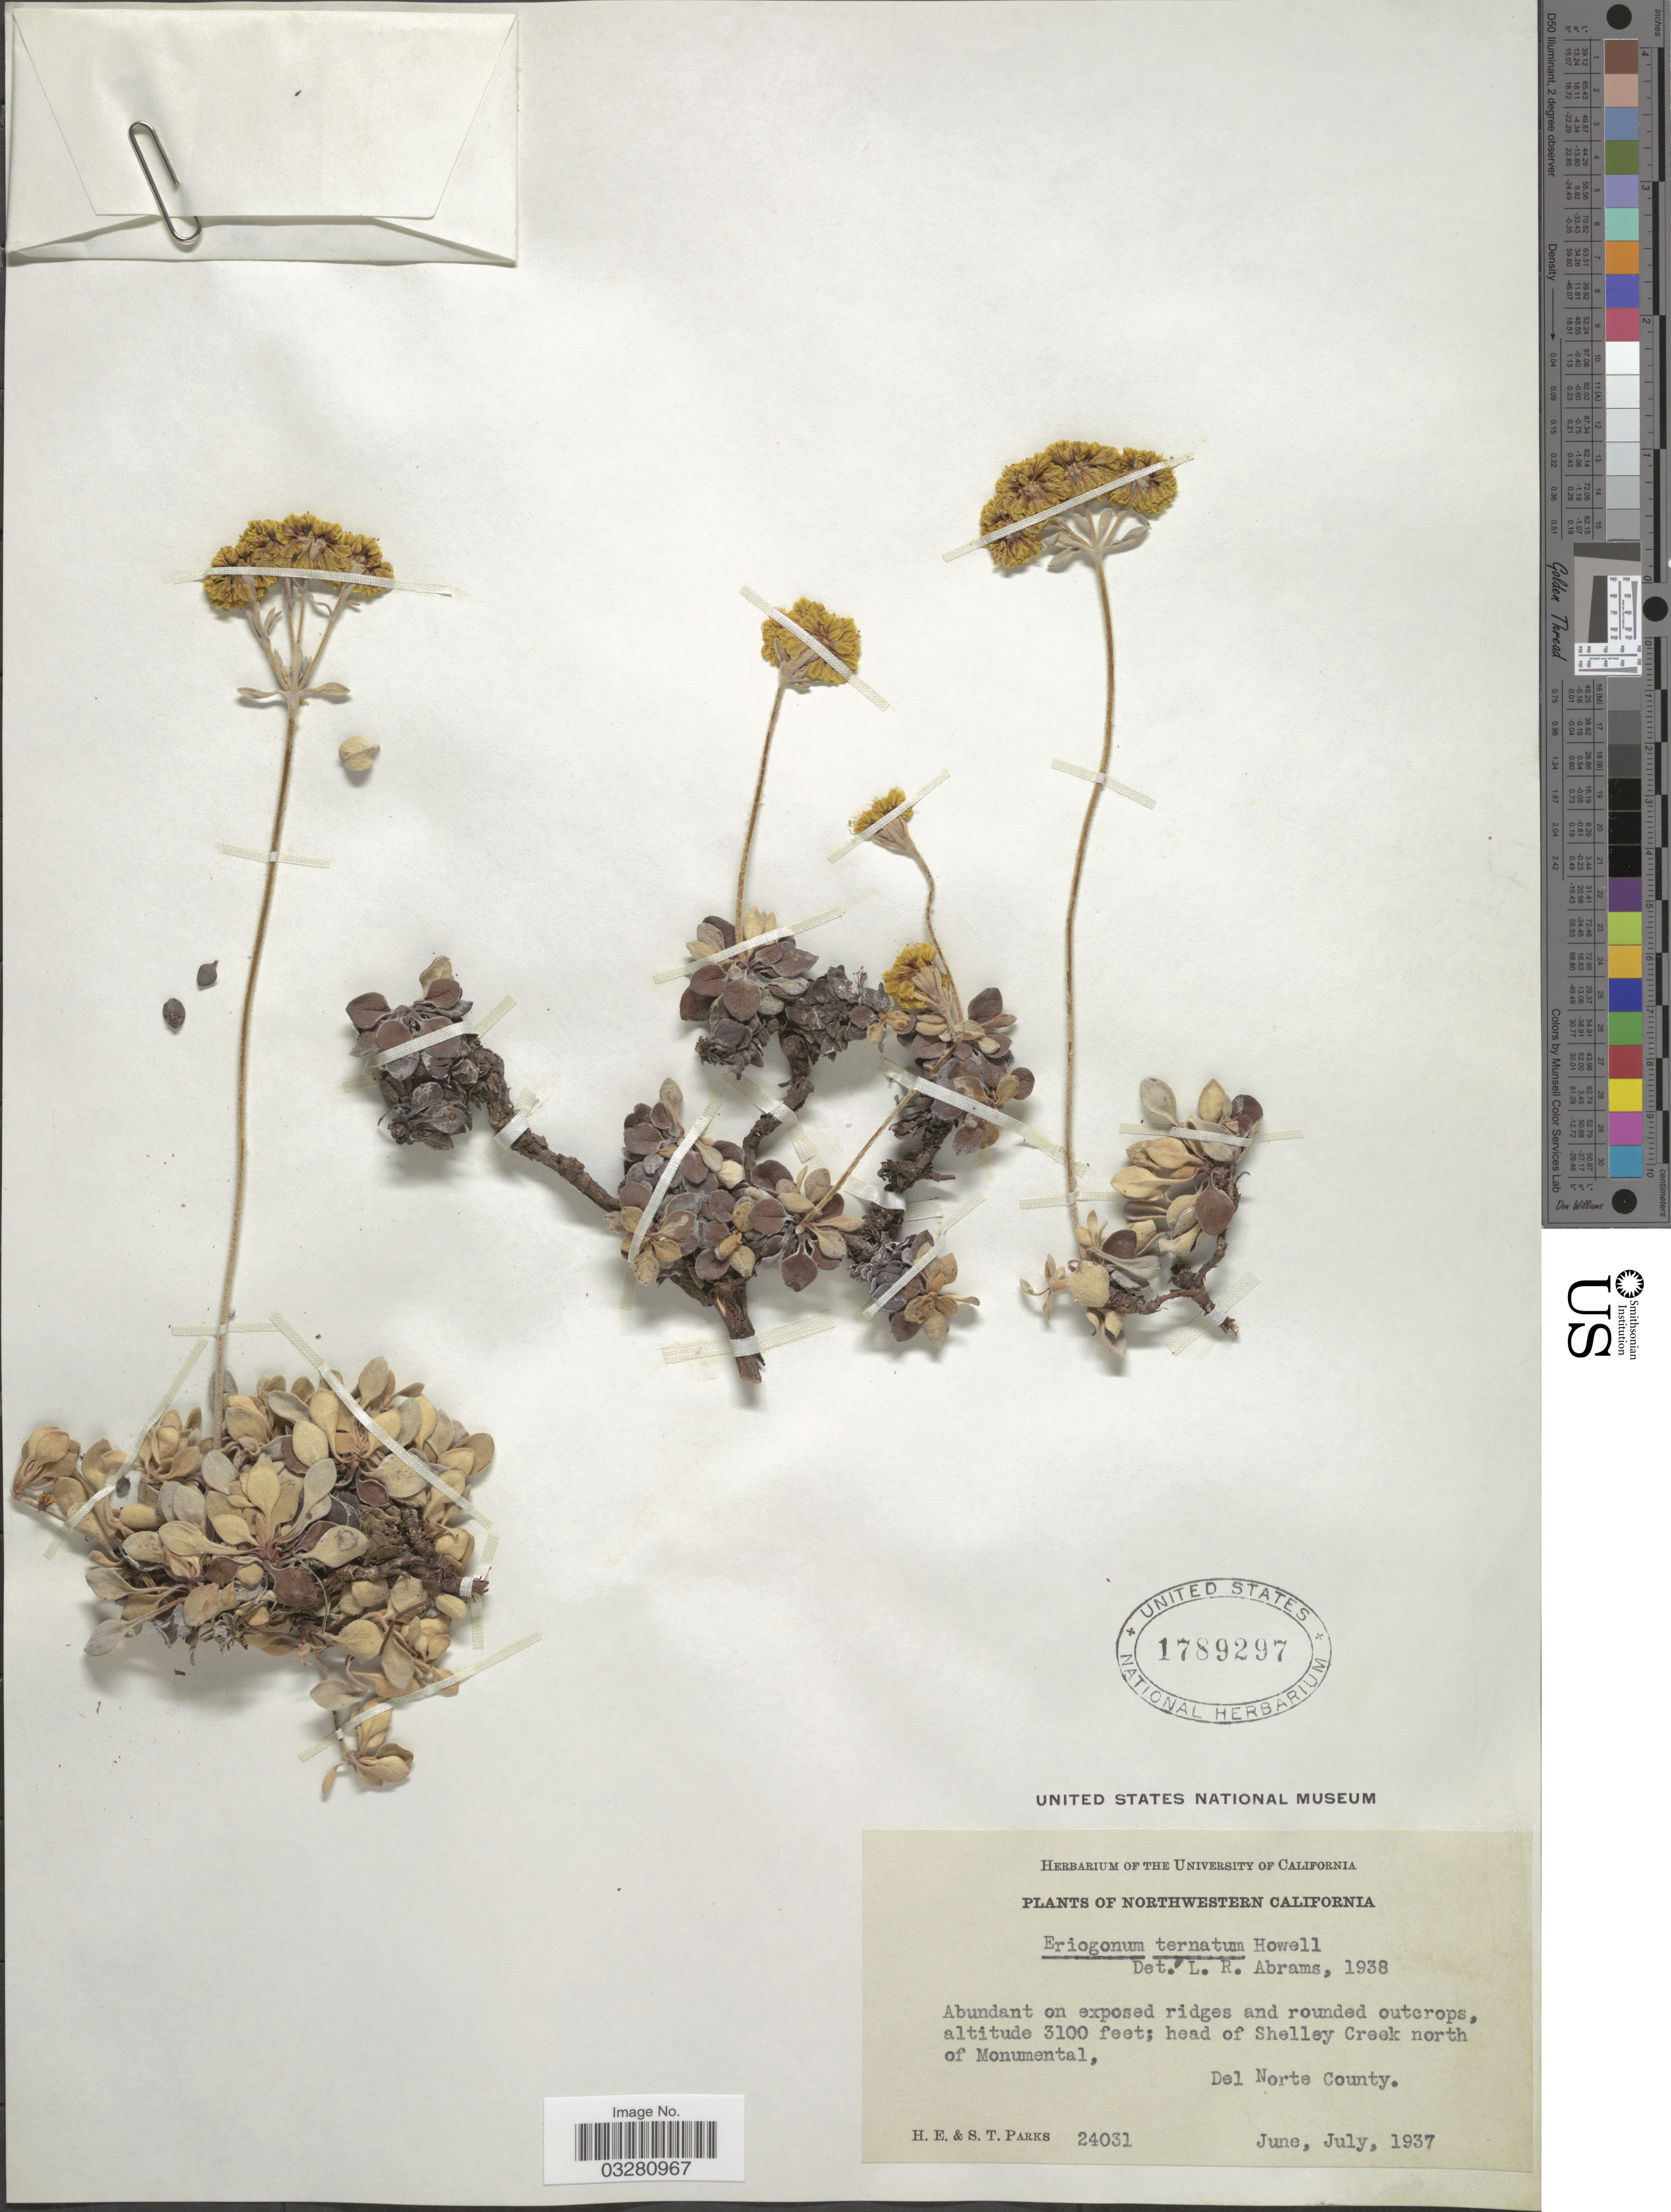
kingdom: Plantae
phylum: Tracheophyta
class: Magnoliopsida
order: Caryophyllales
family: Polygonaceae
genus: Eriogonum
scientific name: Eriogonum ternatum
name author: J.T. Howell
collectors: H. E. Parks & S. Parks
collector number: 24031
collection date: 1937-06/1937-07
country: United States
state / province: California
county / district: Del Norte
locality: Northwestern California. Head of Shelley Creek north of Monumental, Del Norte County.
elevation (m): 945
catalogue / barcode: US 1789297